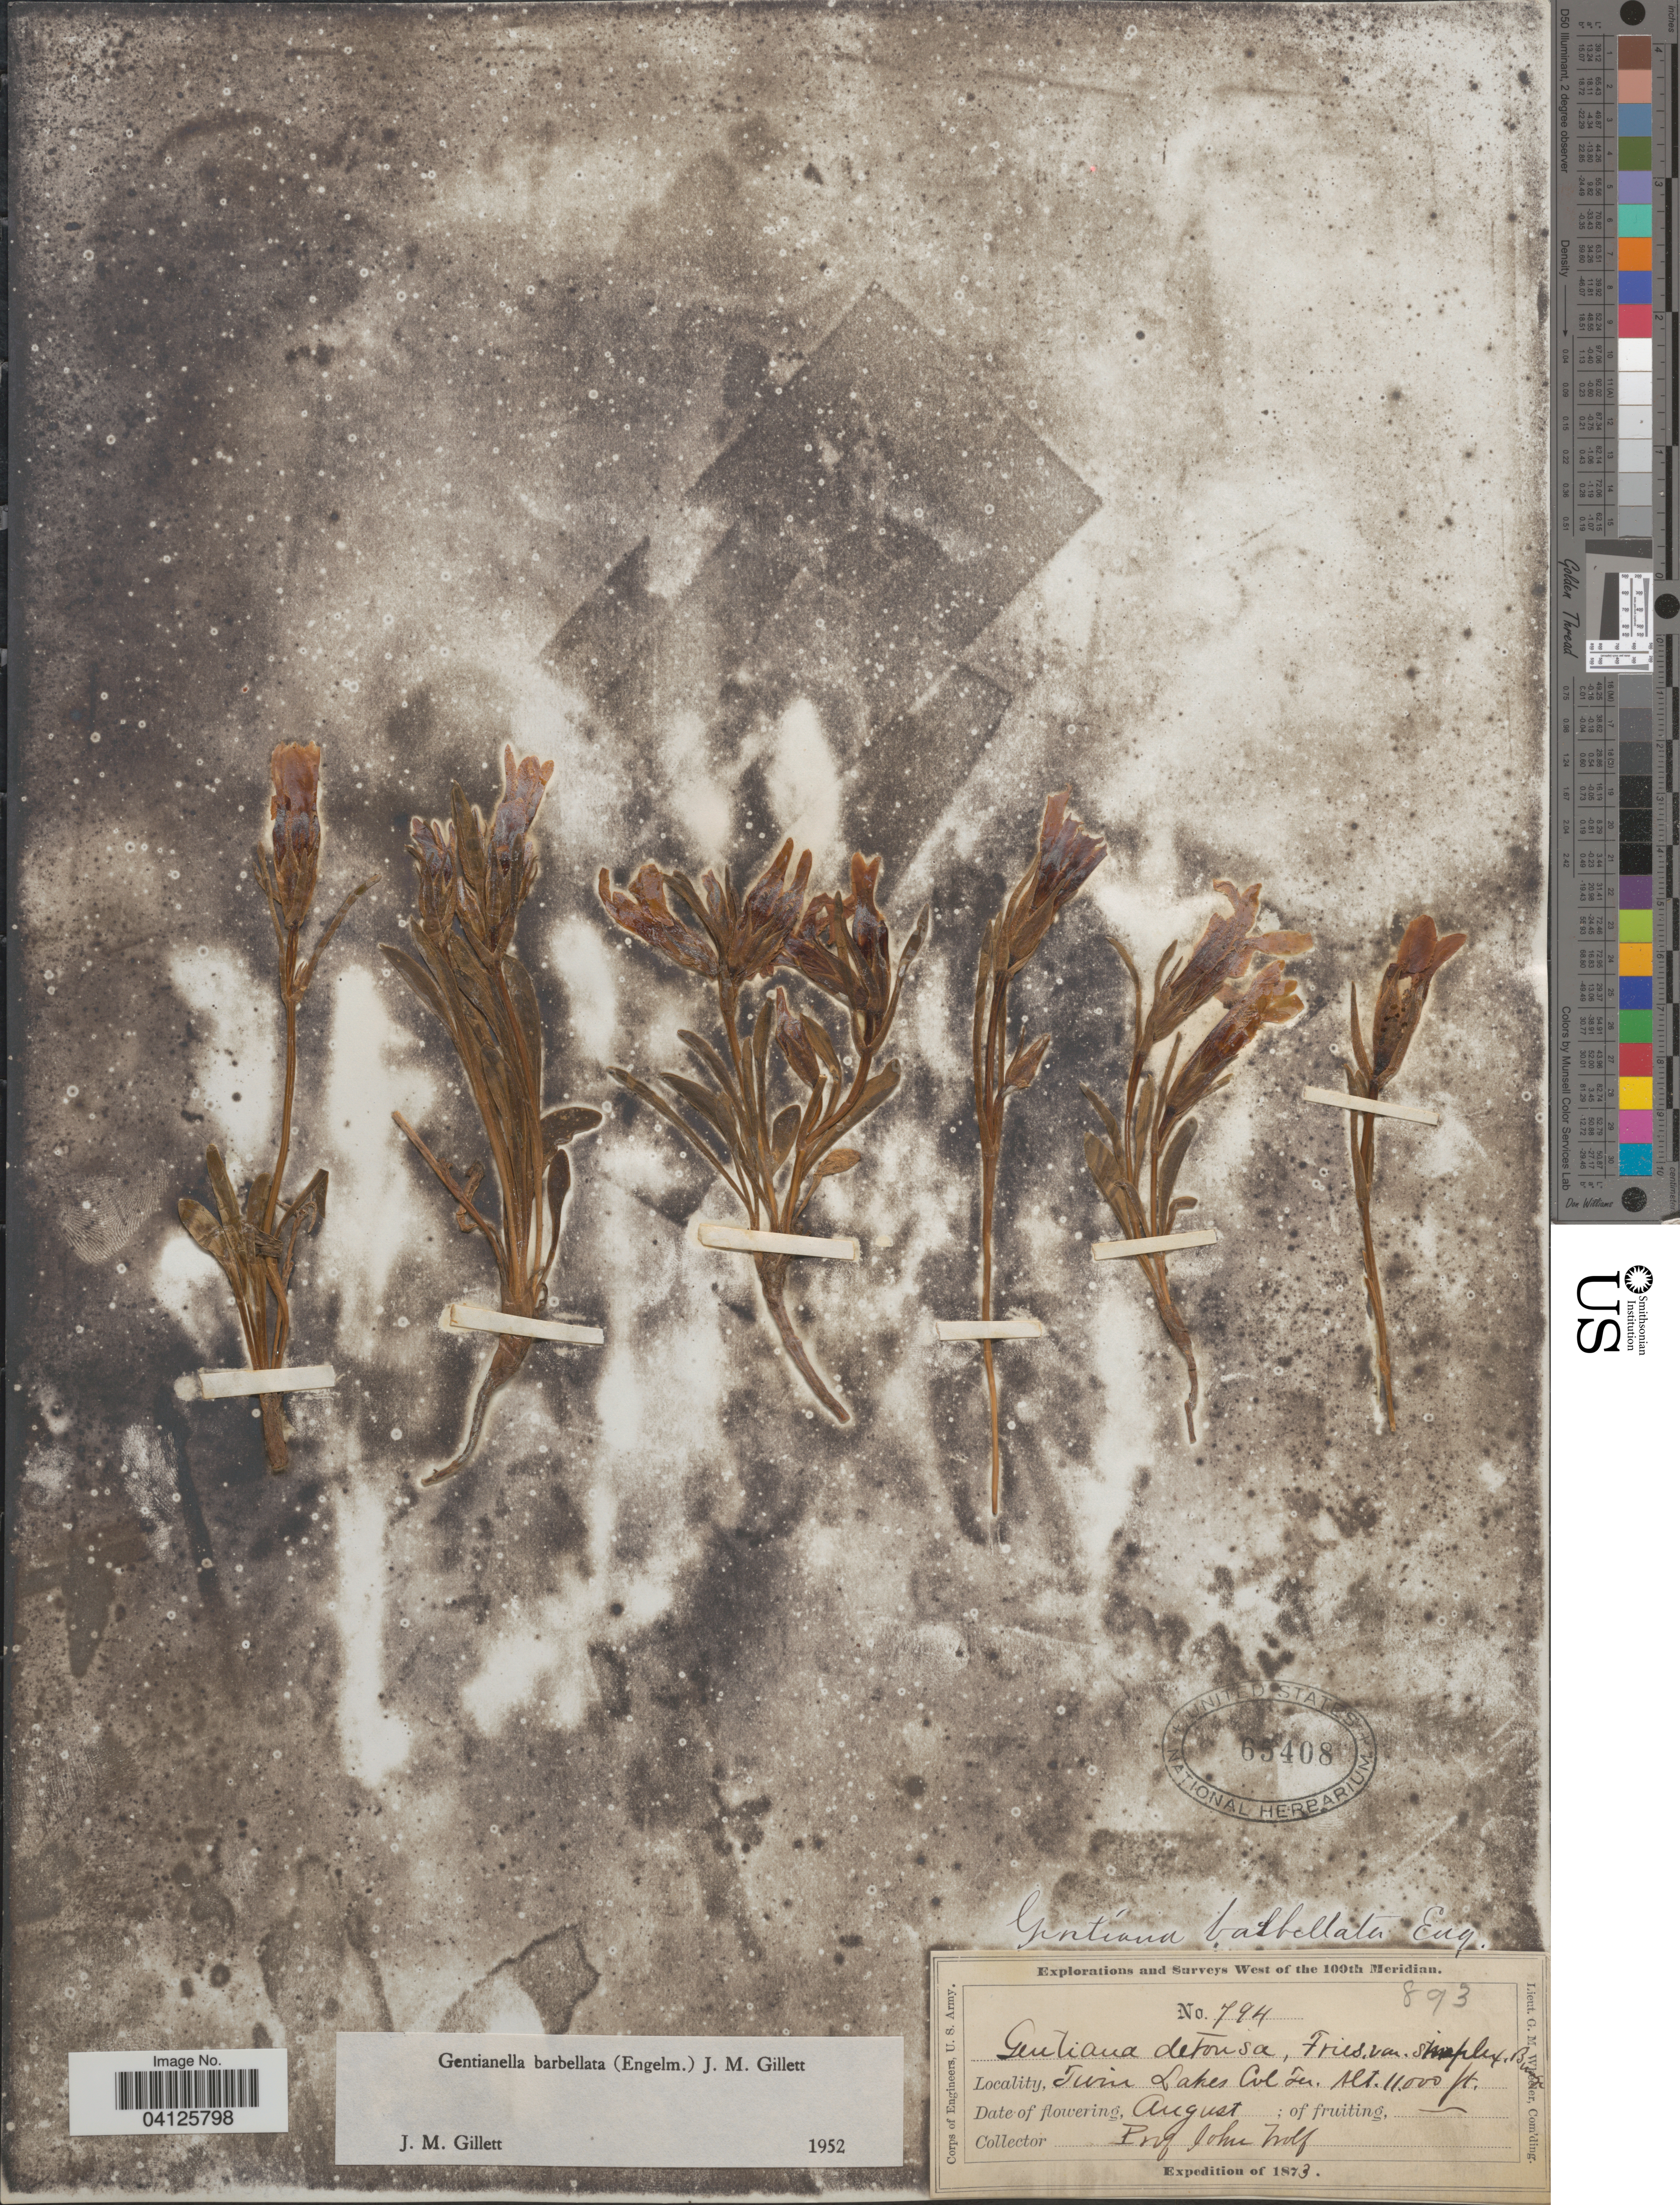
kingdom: Plantae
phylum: Tracheophyta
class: Magnoliopsida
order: Gentianales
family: Gentianaceae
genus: Gentianella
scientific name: Gentianella barbellata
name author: (Engelm.) J.M. Gillett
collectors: J. Wolf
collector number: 794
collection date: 1873-08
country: United States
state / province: Colorado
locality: Explorations and Surveys West of the 100th Meridian. Twin Lakes Col Ter.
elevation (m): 3353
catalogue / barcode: US 65408